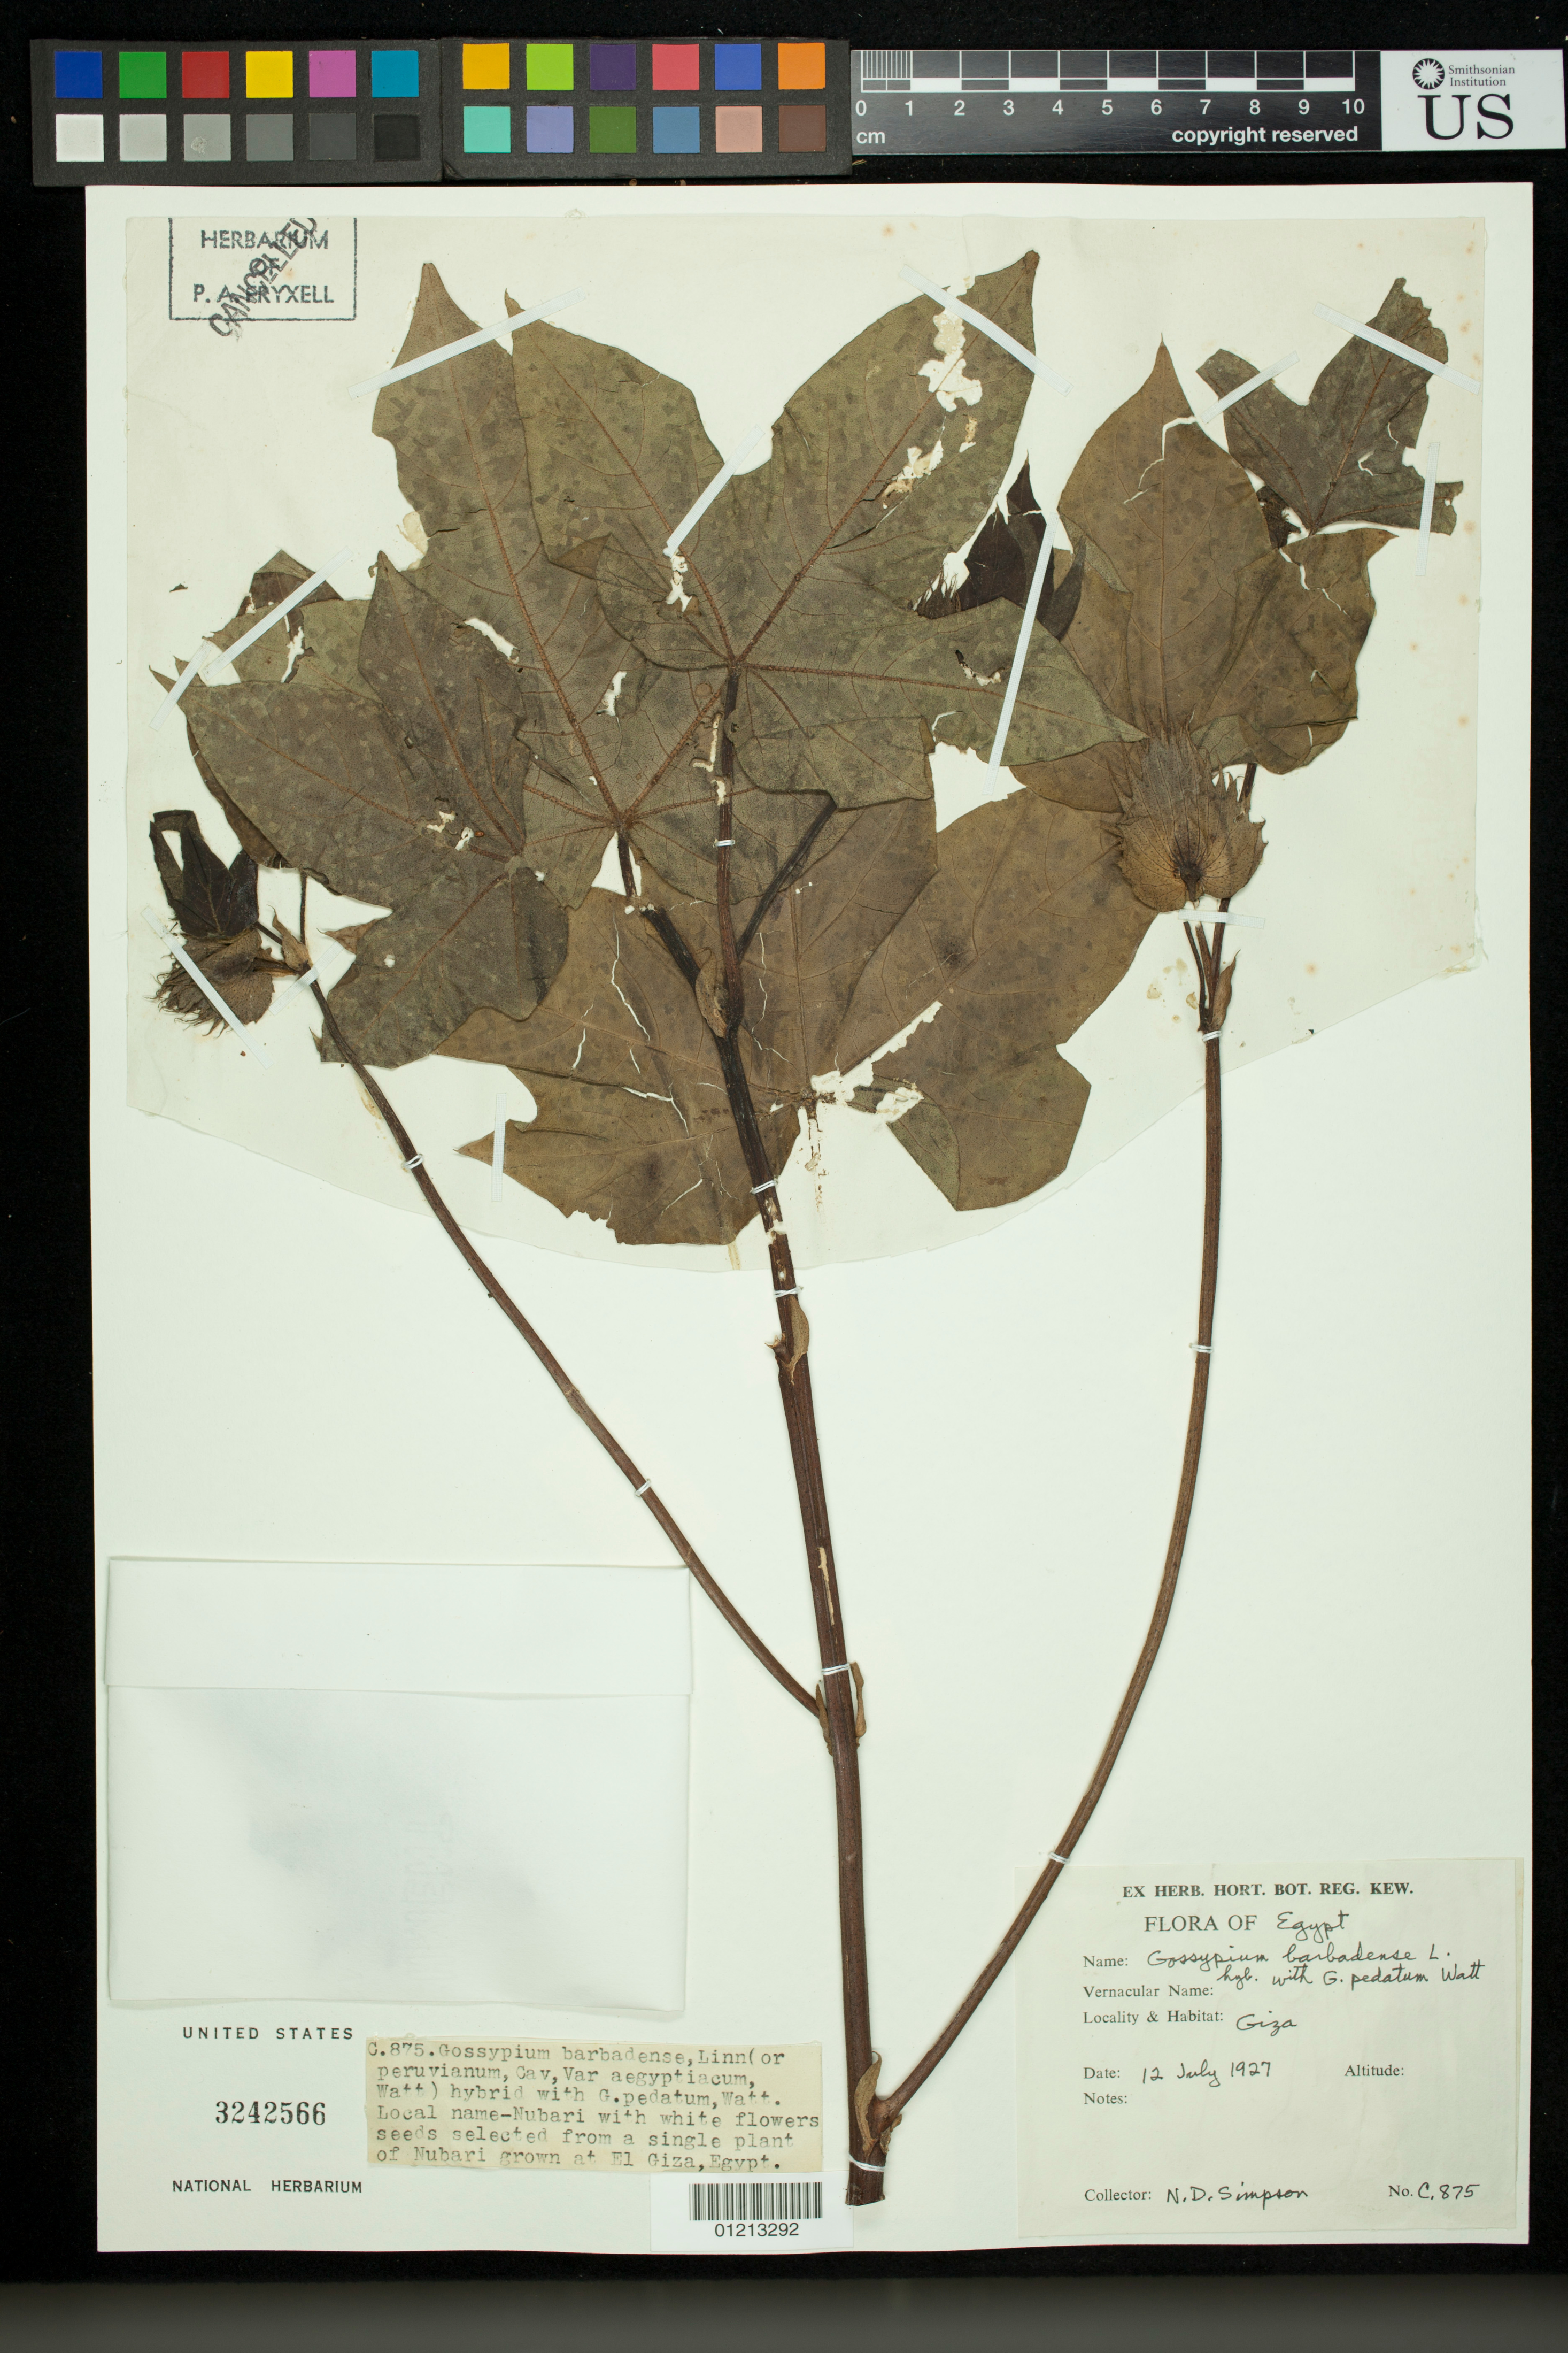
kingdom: Plantae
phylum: Tracheophyta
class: Magnoliopsida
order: Malvales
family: Malvaceae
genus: Gossypium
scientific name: Gossypium barbadense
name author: L.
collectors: N. D. Simpson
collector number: C875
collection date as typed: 07 Dec 1927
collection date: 1927-12-07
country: Egypt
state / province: Al Jizah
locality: Giza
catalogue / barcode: US 3242566